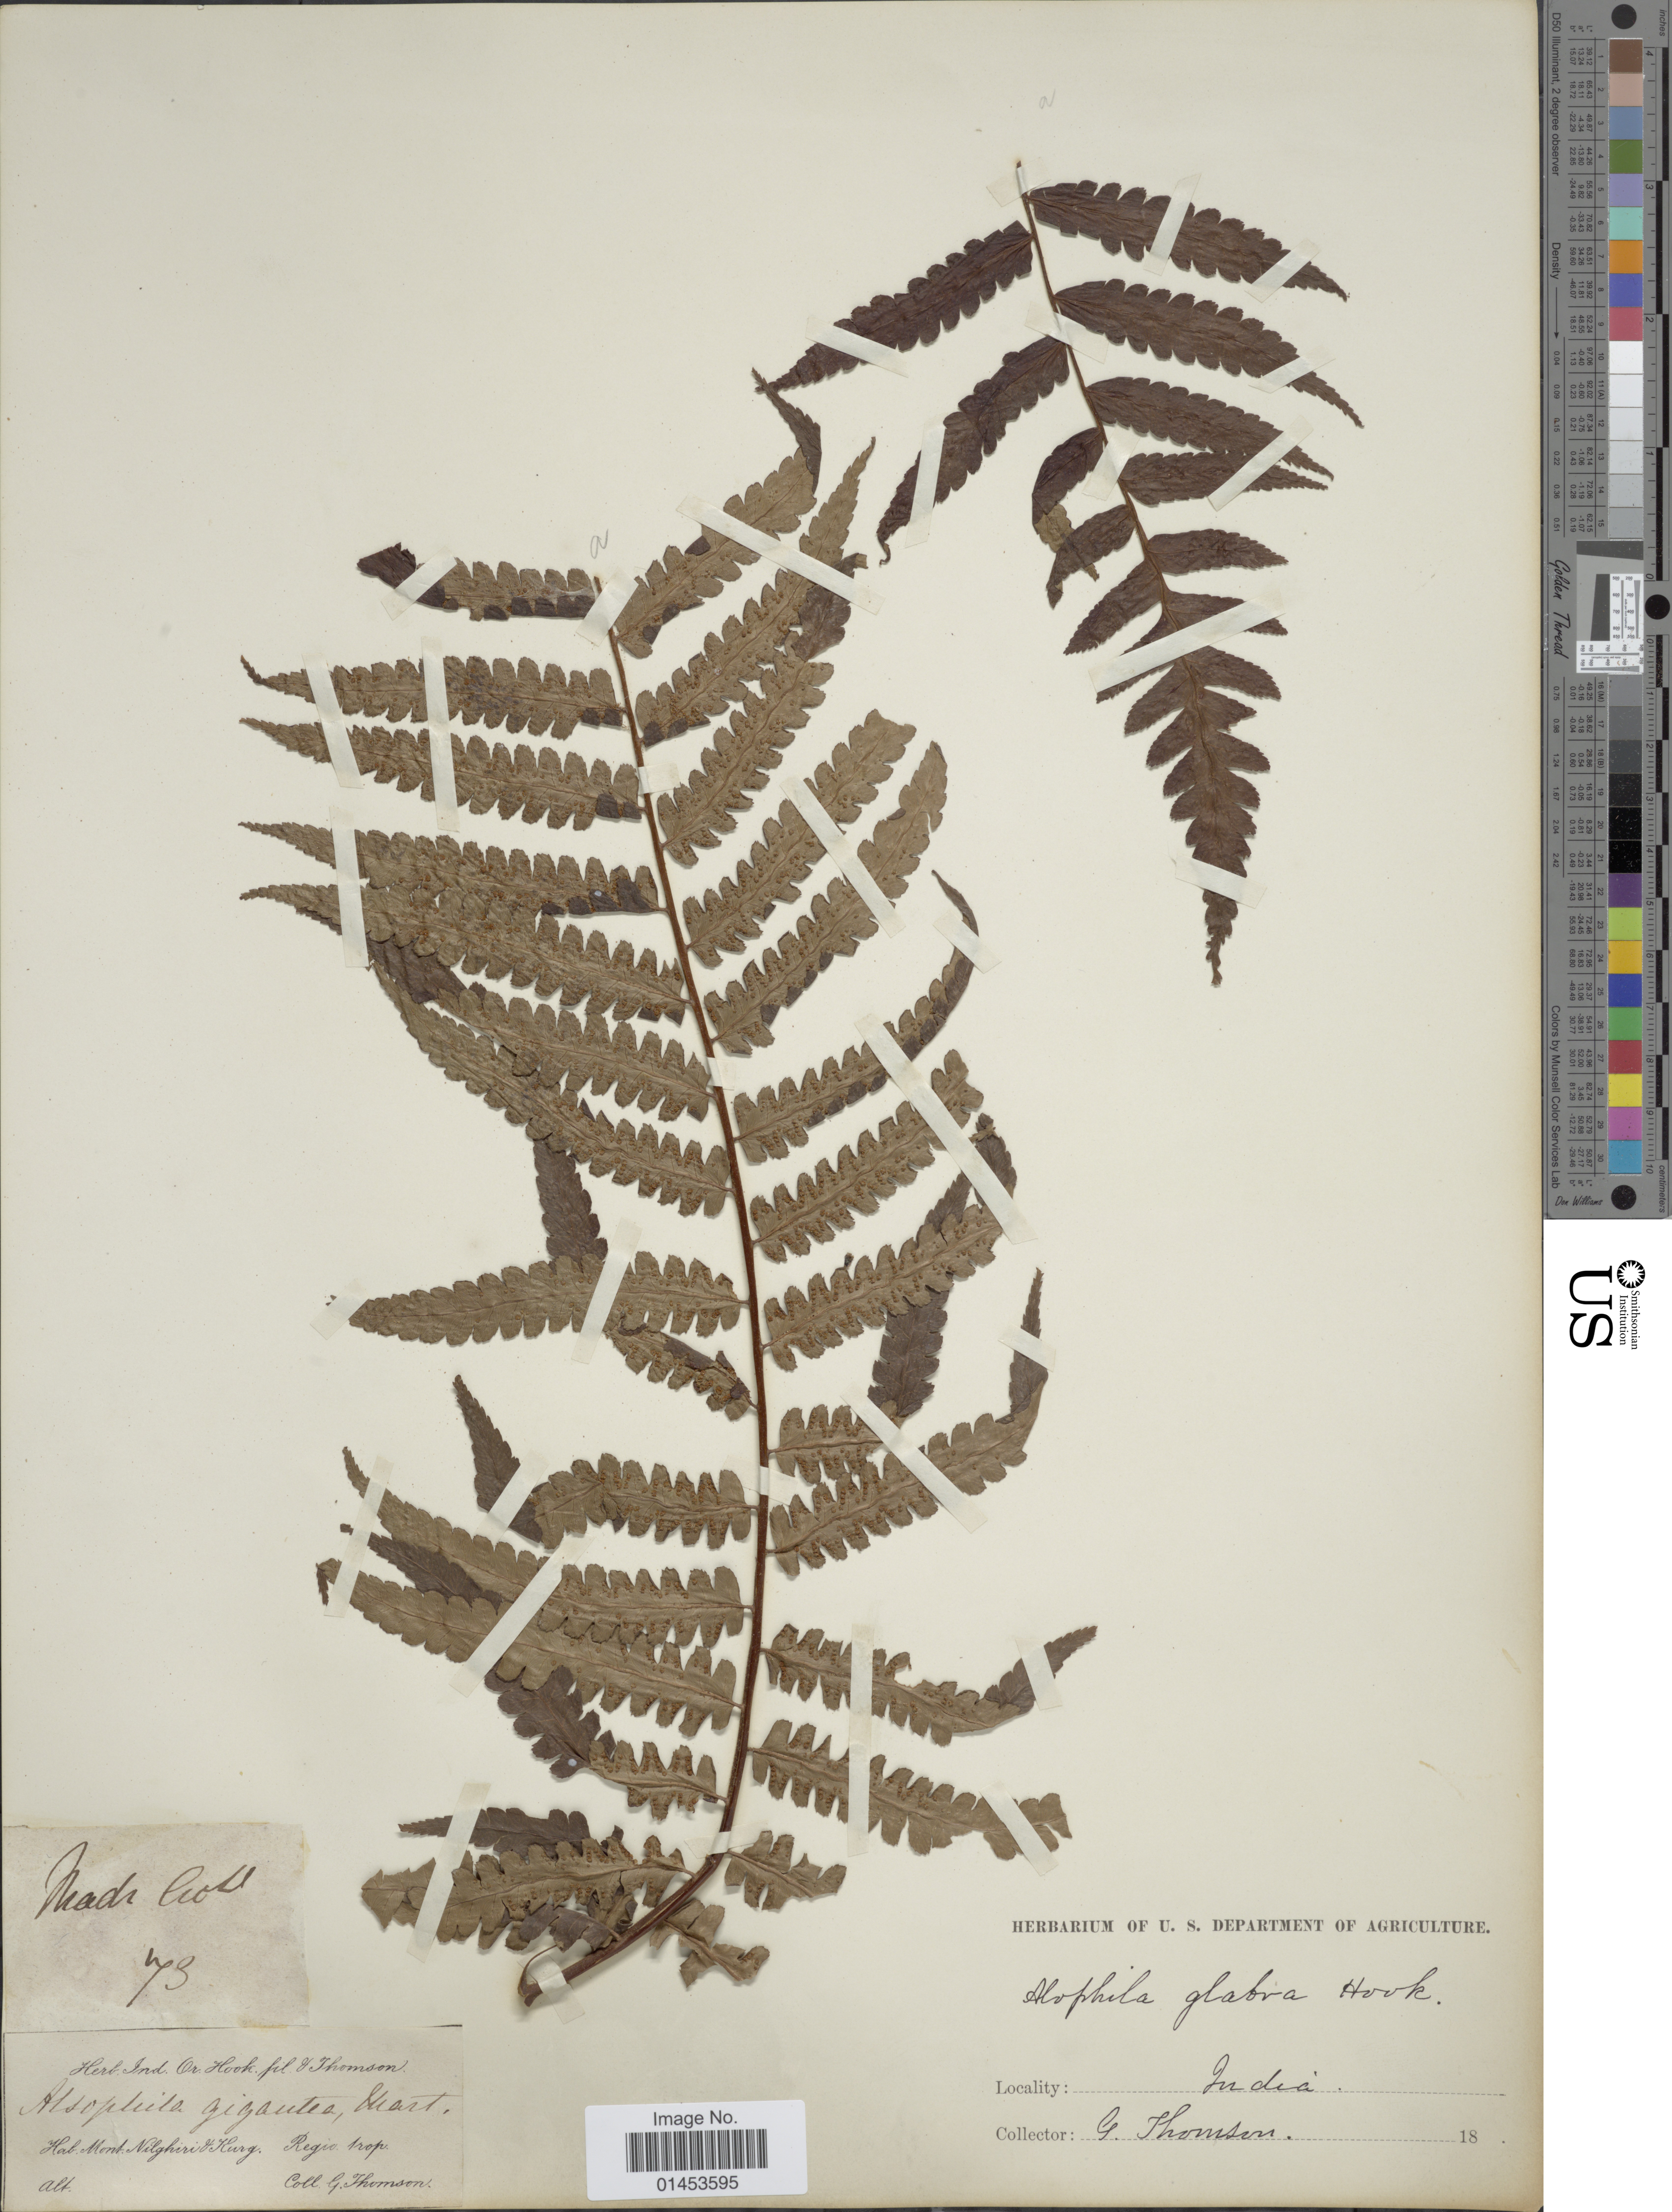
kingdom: Plantae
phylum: Tracheophyta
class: Polypodiopsida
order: Cyatheales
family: Cyatheaceae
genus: Cyathea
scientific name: Cyathea gigantea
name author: (Wall. ex Hook.) Holttum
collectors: G. Thomson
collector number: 73*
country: India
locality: Mont Nilghiri & Kurg, regio trop.